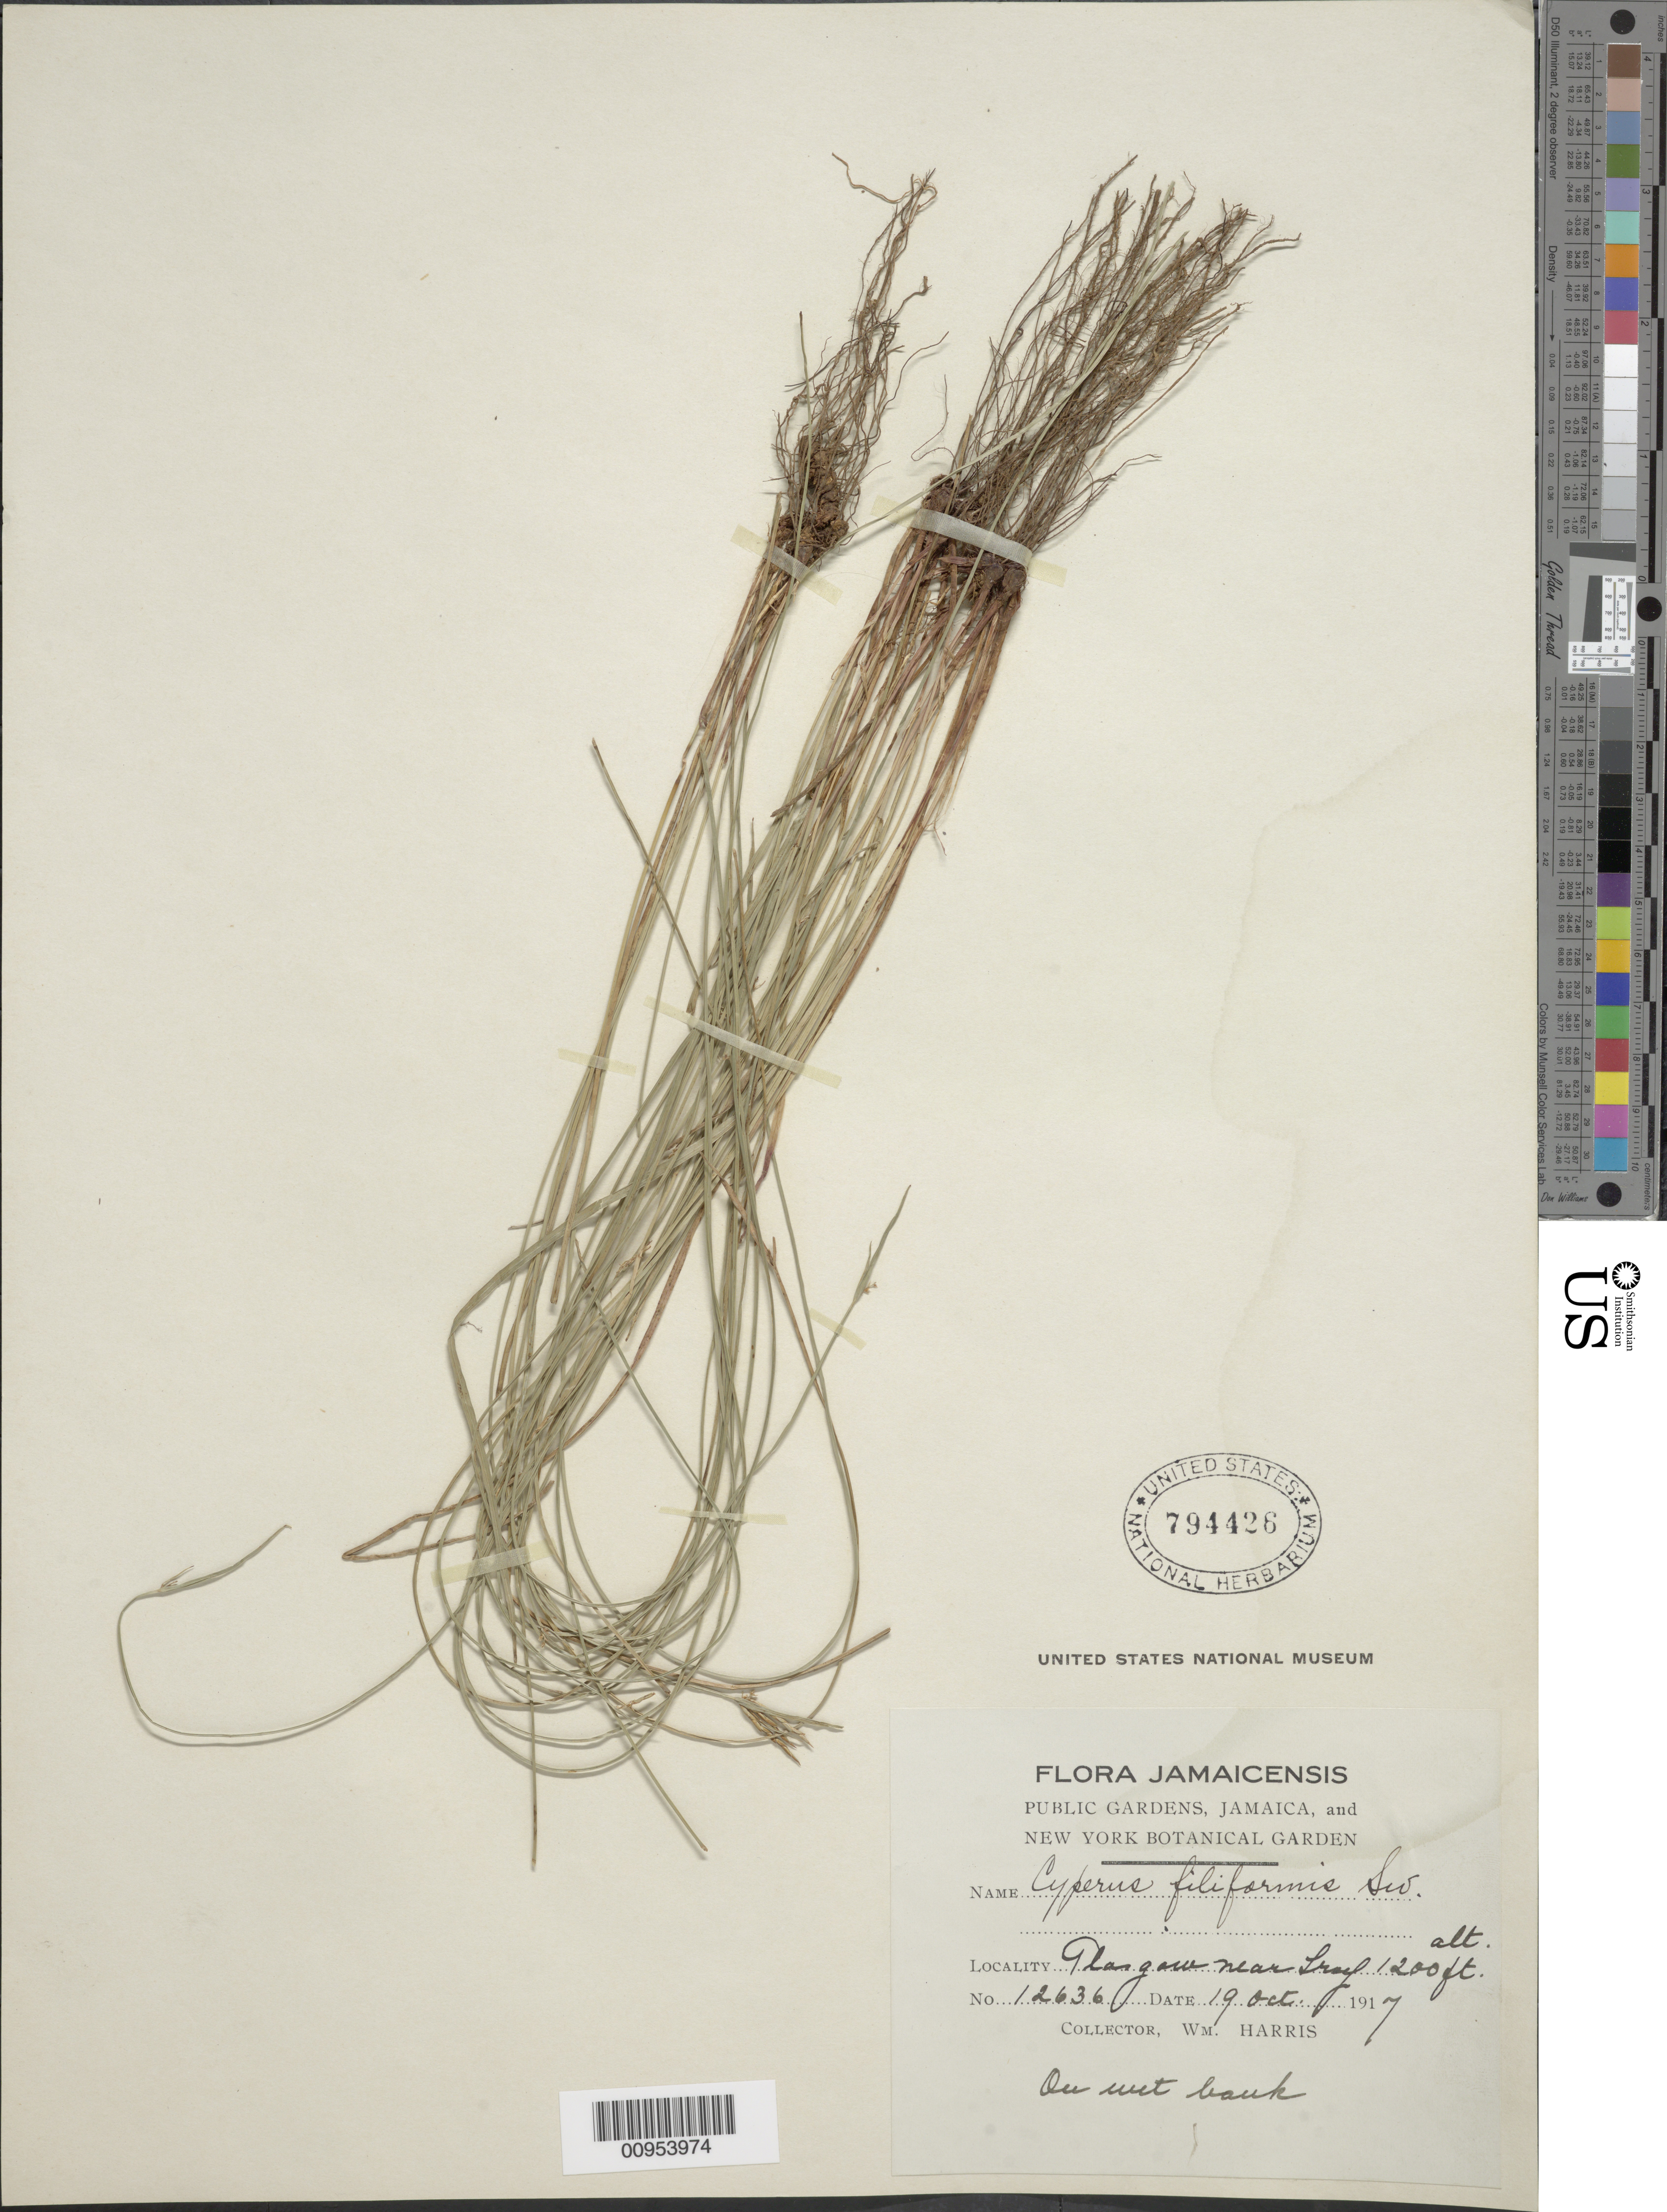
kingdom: Plantae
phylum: Tracheophyta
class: Liliopsida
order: Poales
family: Cyperaceae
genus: Cyperus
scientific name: Cyperus filiformis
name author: Sw.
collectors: W. H. Harris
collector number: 12636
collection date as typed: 19 Oct 1917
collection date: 1917-10-19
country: Jamaica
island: Jamaica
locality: Glasgow near Troy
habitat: On wet bank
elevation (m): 366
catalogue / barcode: US 794426